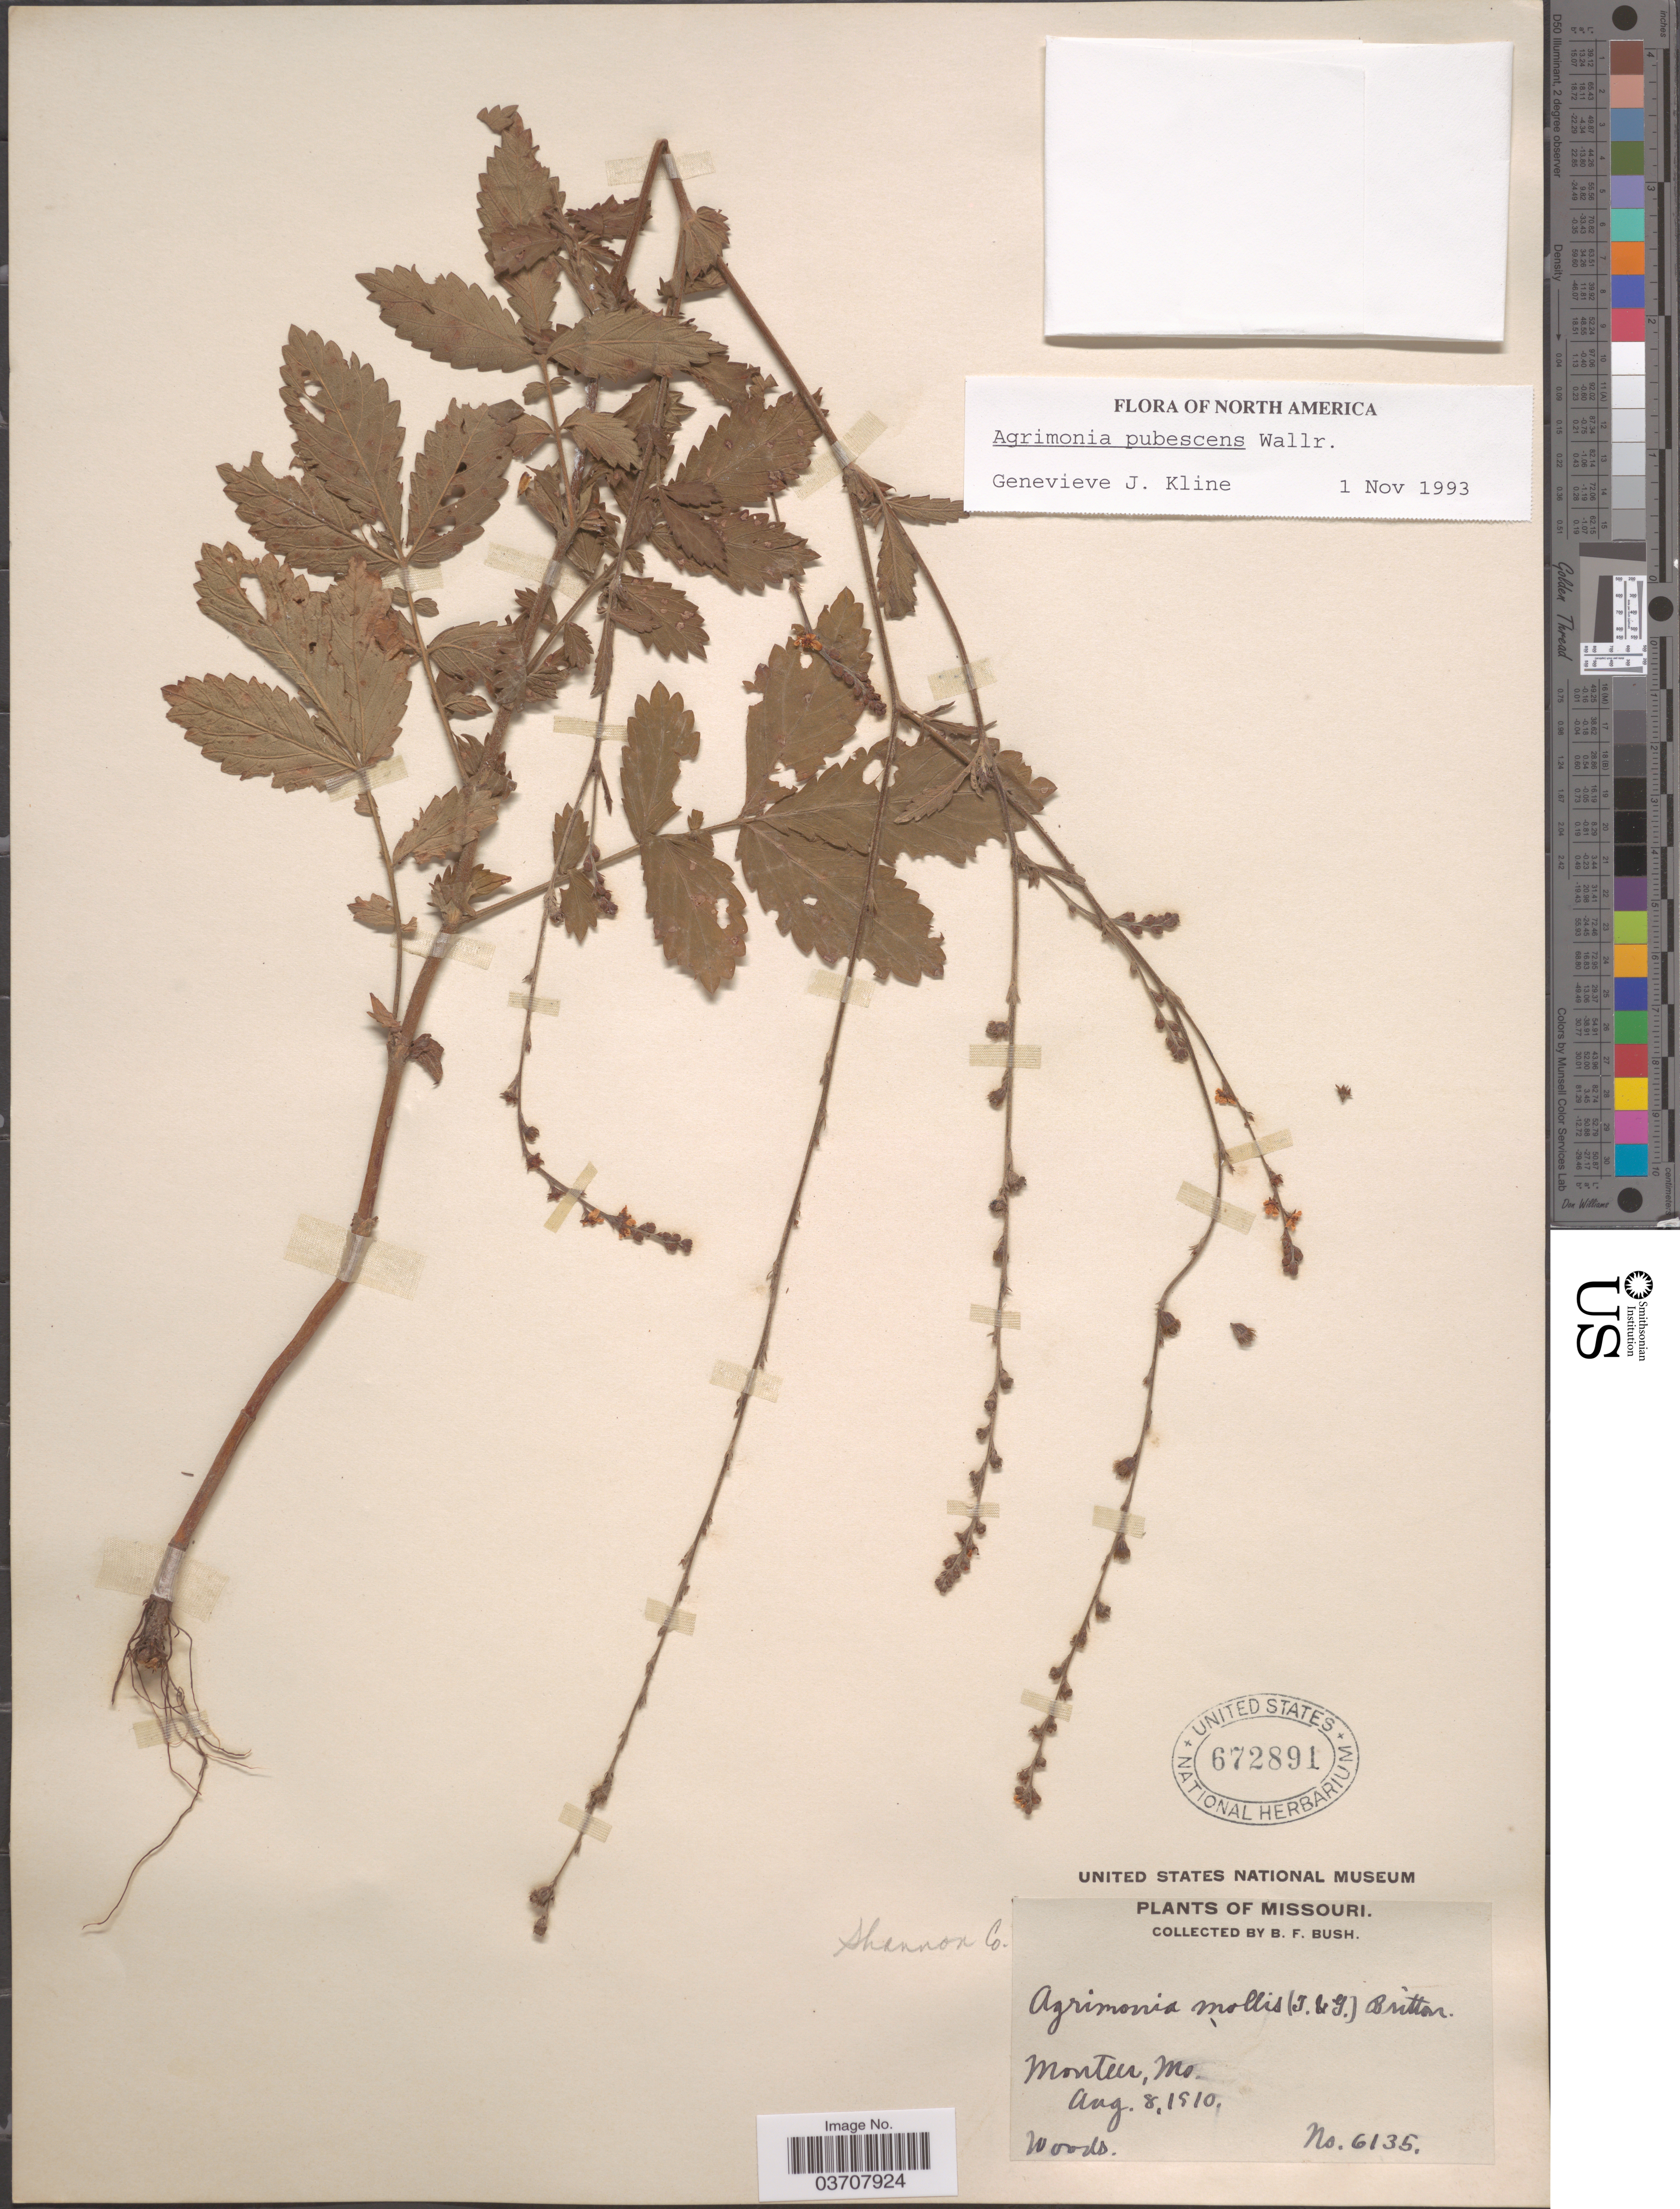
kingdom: Plantae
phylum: Tracheophyta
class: Magnoliopsida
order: Rosales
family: Rosaceae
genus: Agrimonia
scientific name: Agrimonia pubescens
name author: Wallr.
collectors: B. F. Bush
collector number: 6135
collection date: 1910-08-08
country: United States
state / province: Missouri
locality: Shannon Co. Monteer.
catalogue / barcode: US 672891